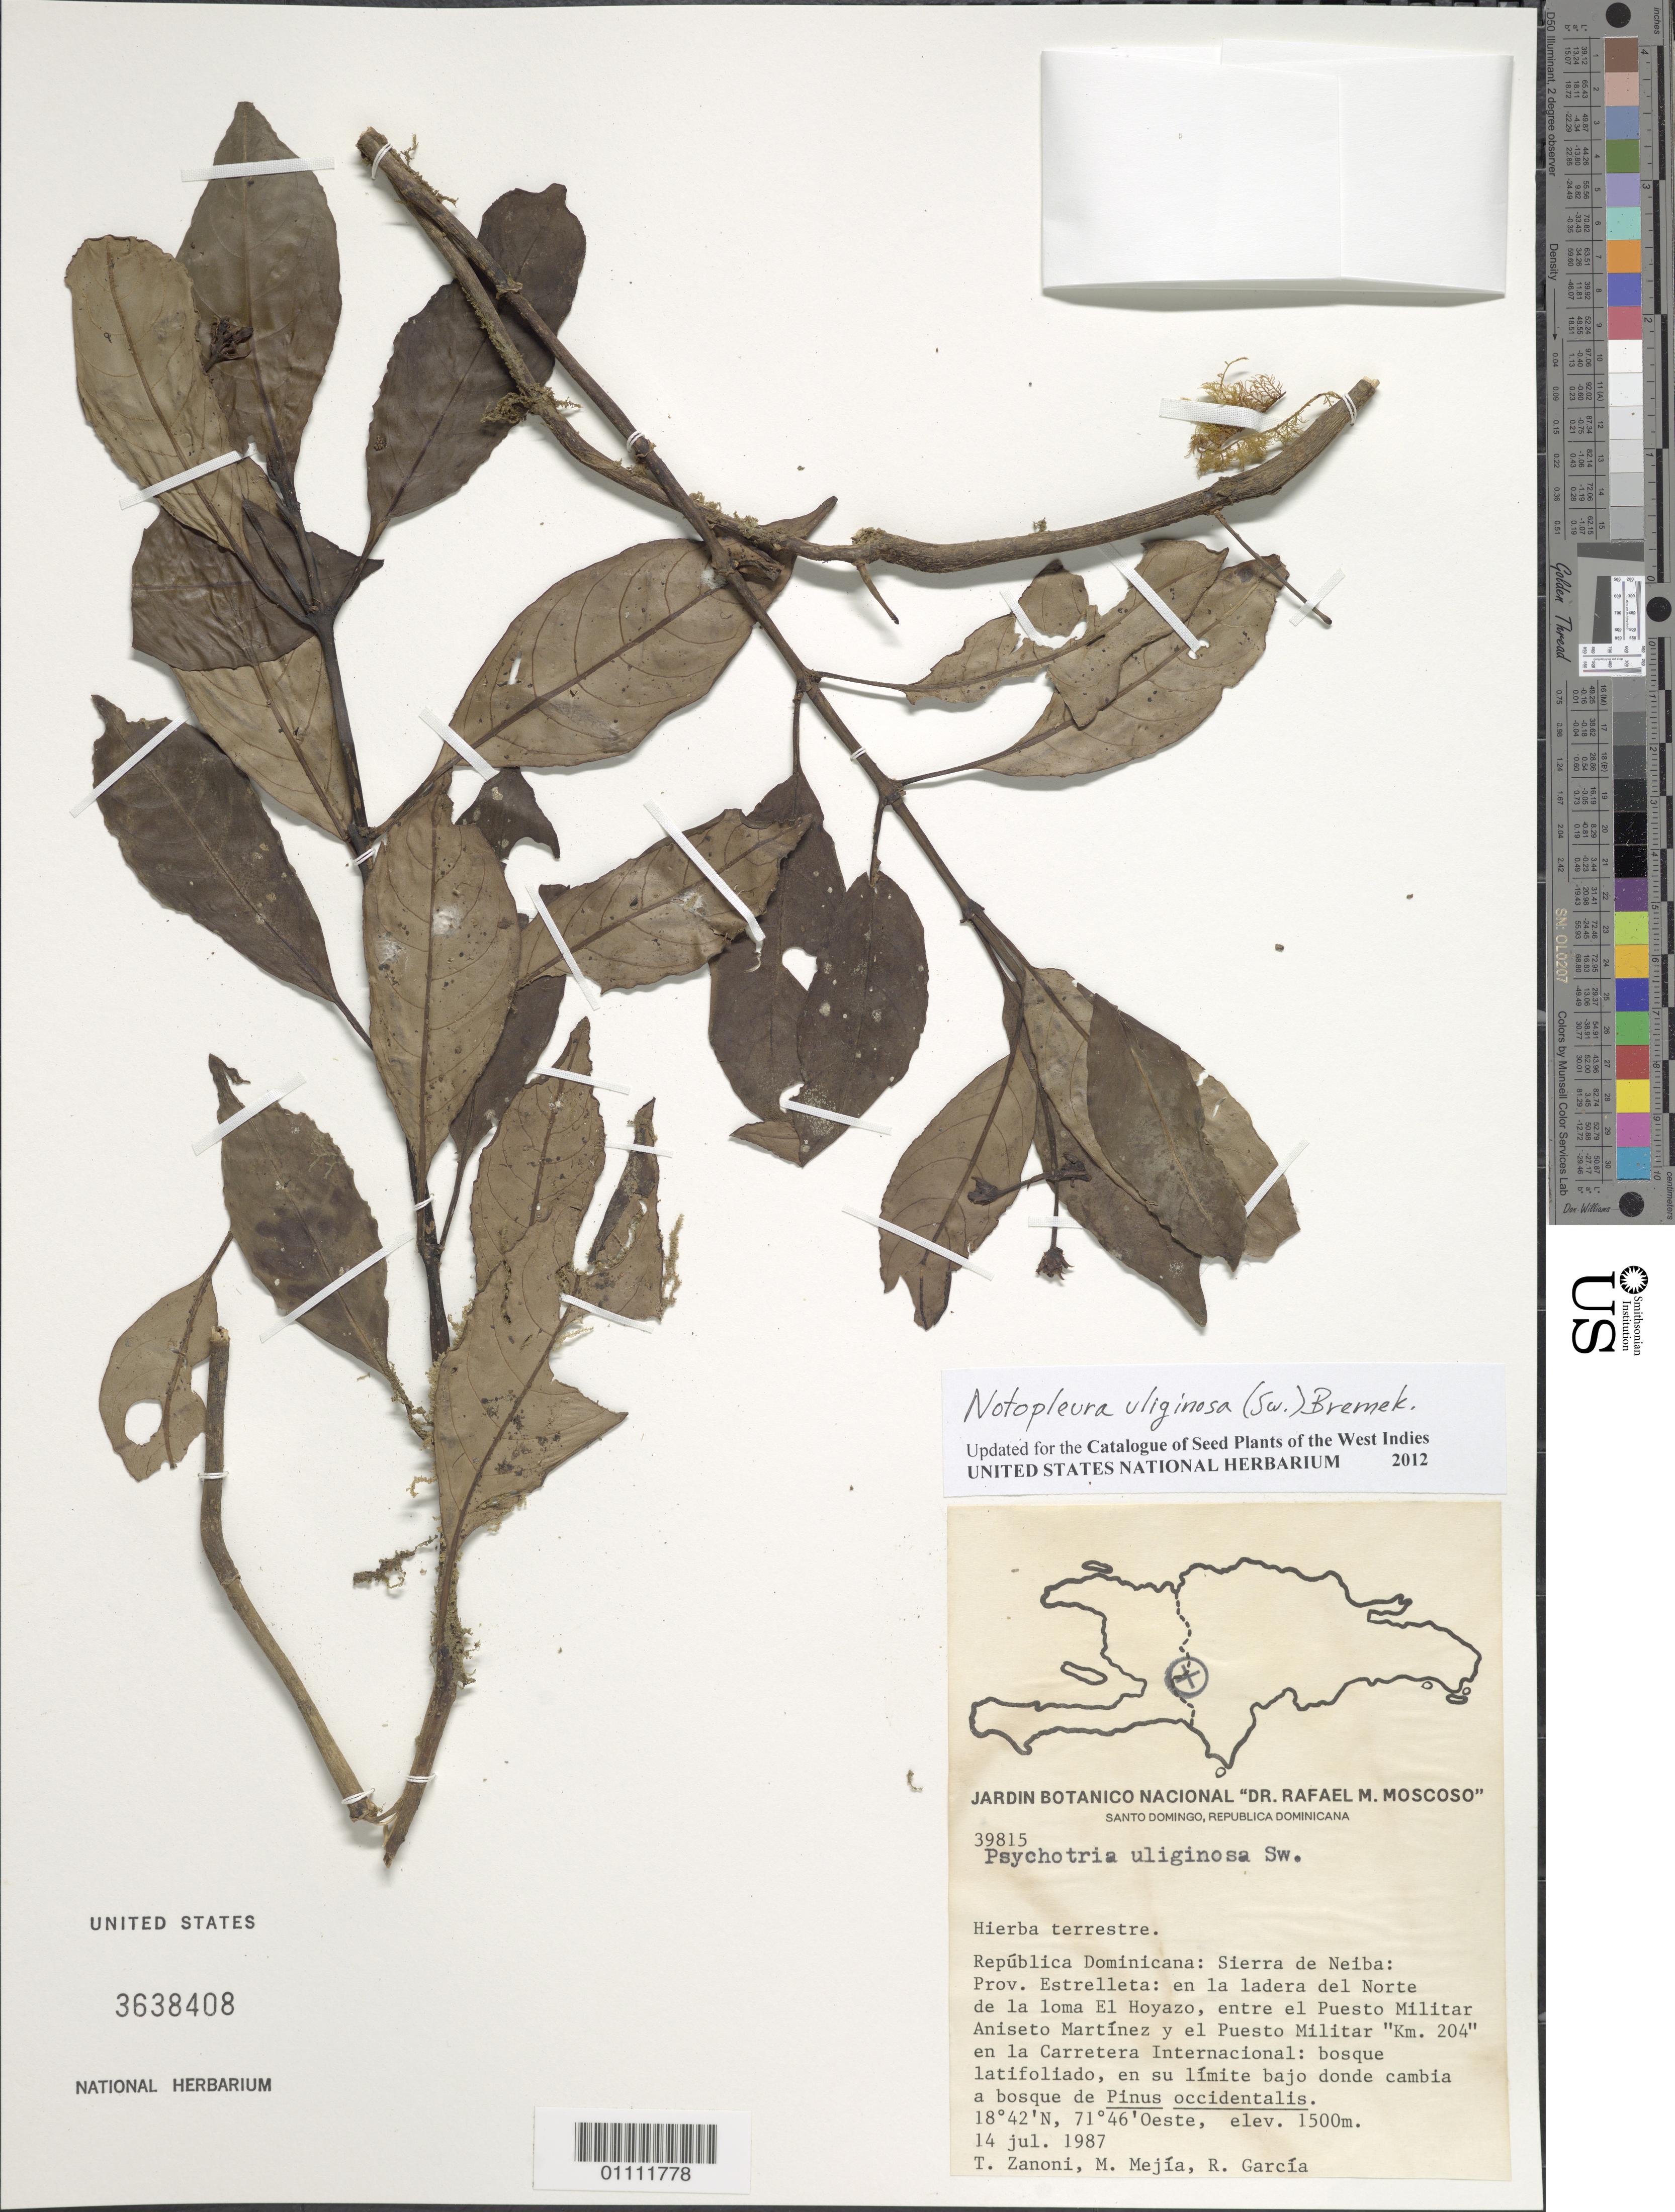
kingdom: Plantae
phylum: Tracheophyta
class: Magnoliopsida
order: Gentianales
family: Rubiaceae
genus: Notopleura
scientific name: Notopleura uliginosa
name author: (Sw.) Bremek.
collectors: T. A. Zanoni, M. Mejia & R. G. García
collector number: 39815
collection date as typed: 14 Jul 1987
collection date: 1987-07-14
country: Dominican Republic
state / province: Elías Piña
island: Hispaniola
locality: Sierra de Neiba, en la ladera del Norte de la loma El Hoyazo, entre el Puesto Militar Aniseto Martínez y el Puesto Militar "Km. 204" en la Carretera Internacional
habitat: Bosque latifoliado, en su límite bajo donde cambia a bosque de Pinus occidentalis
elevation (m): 1500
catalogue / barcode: US 3638408